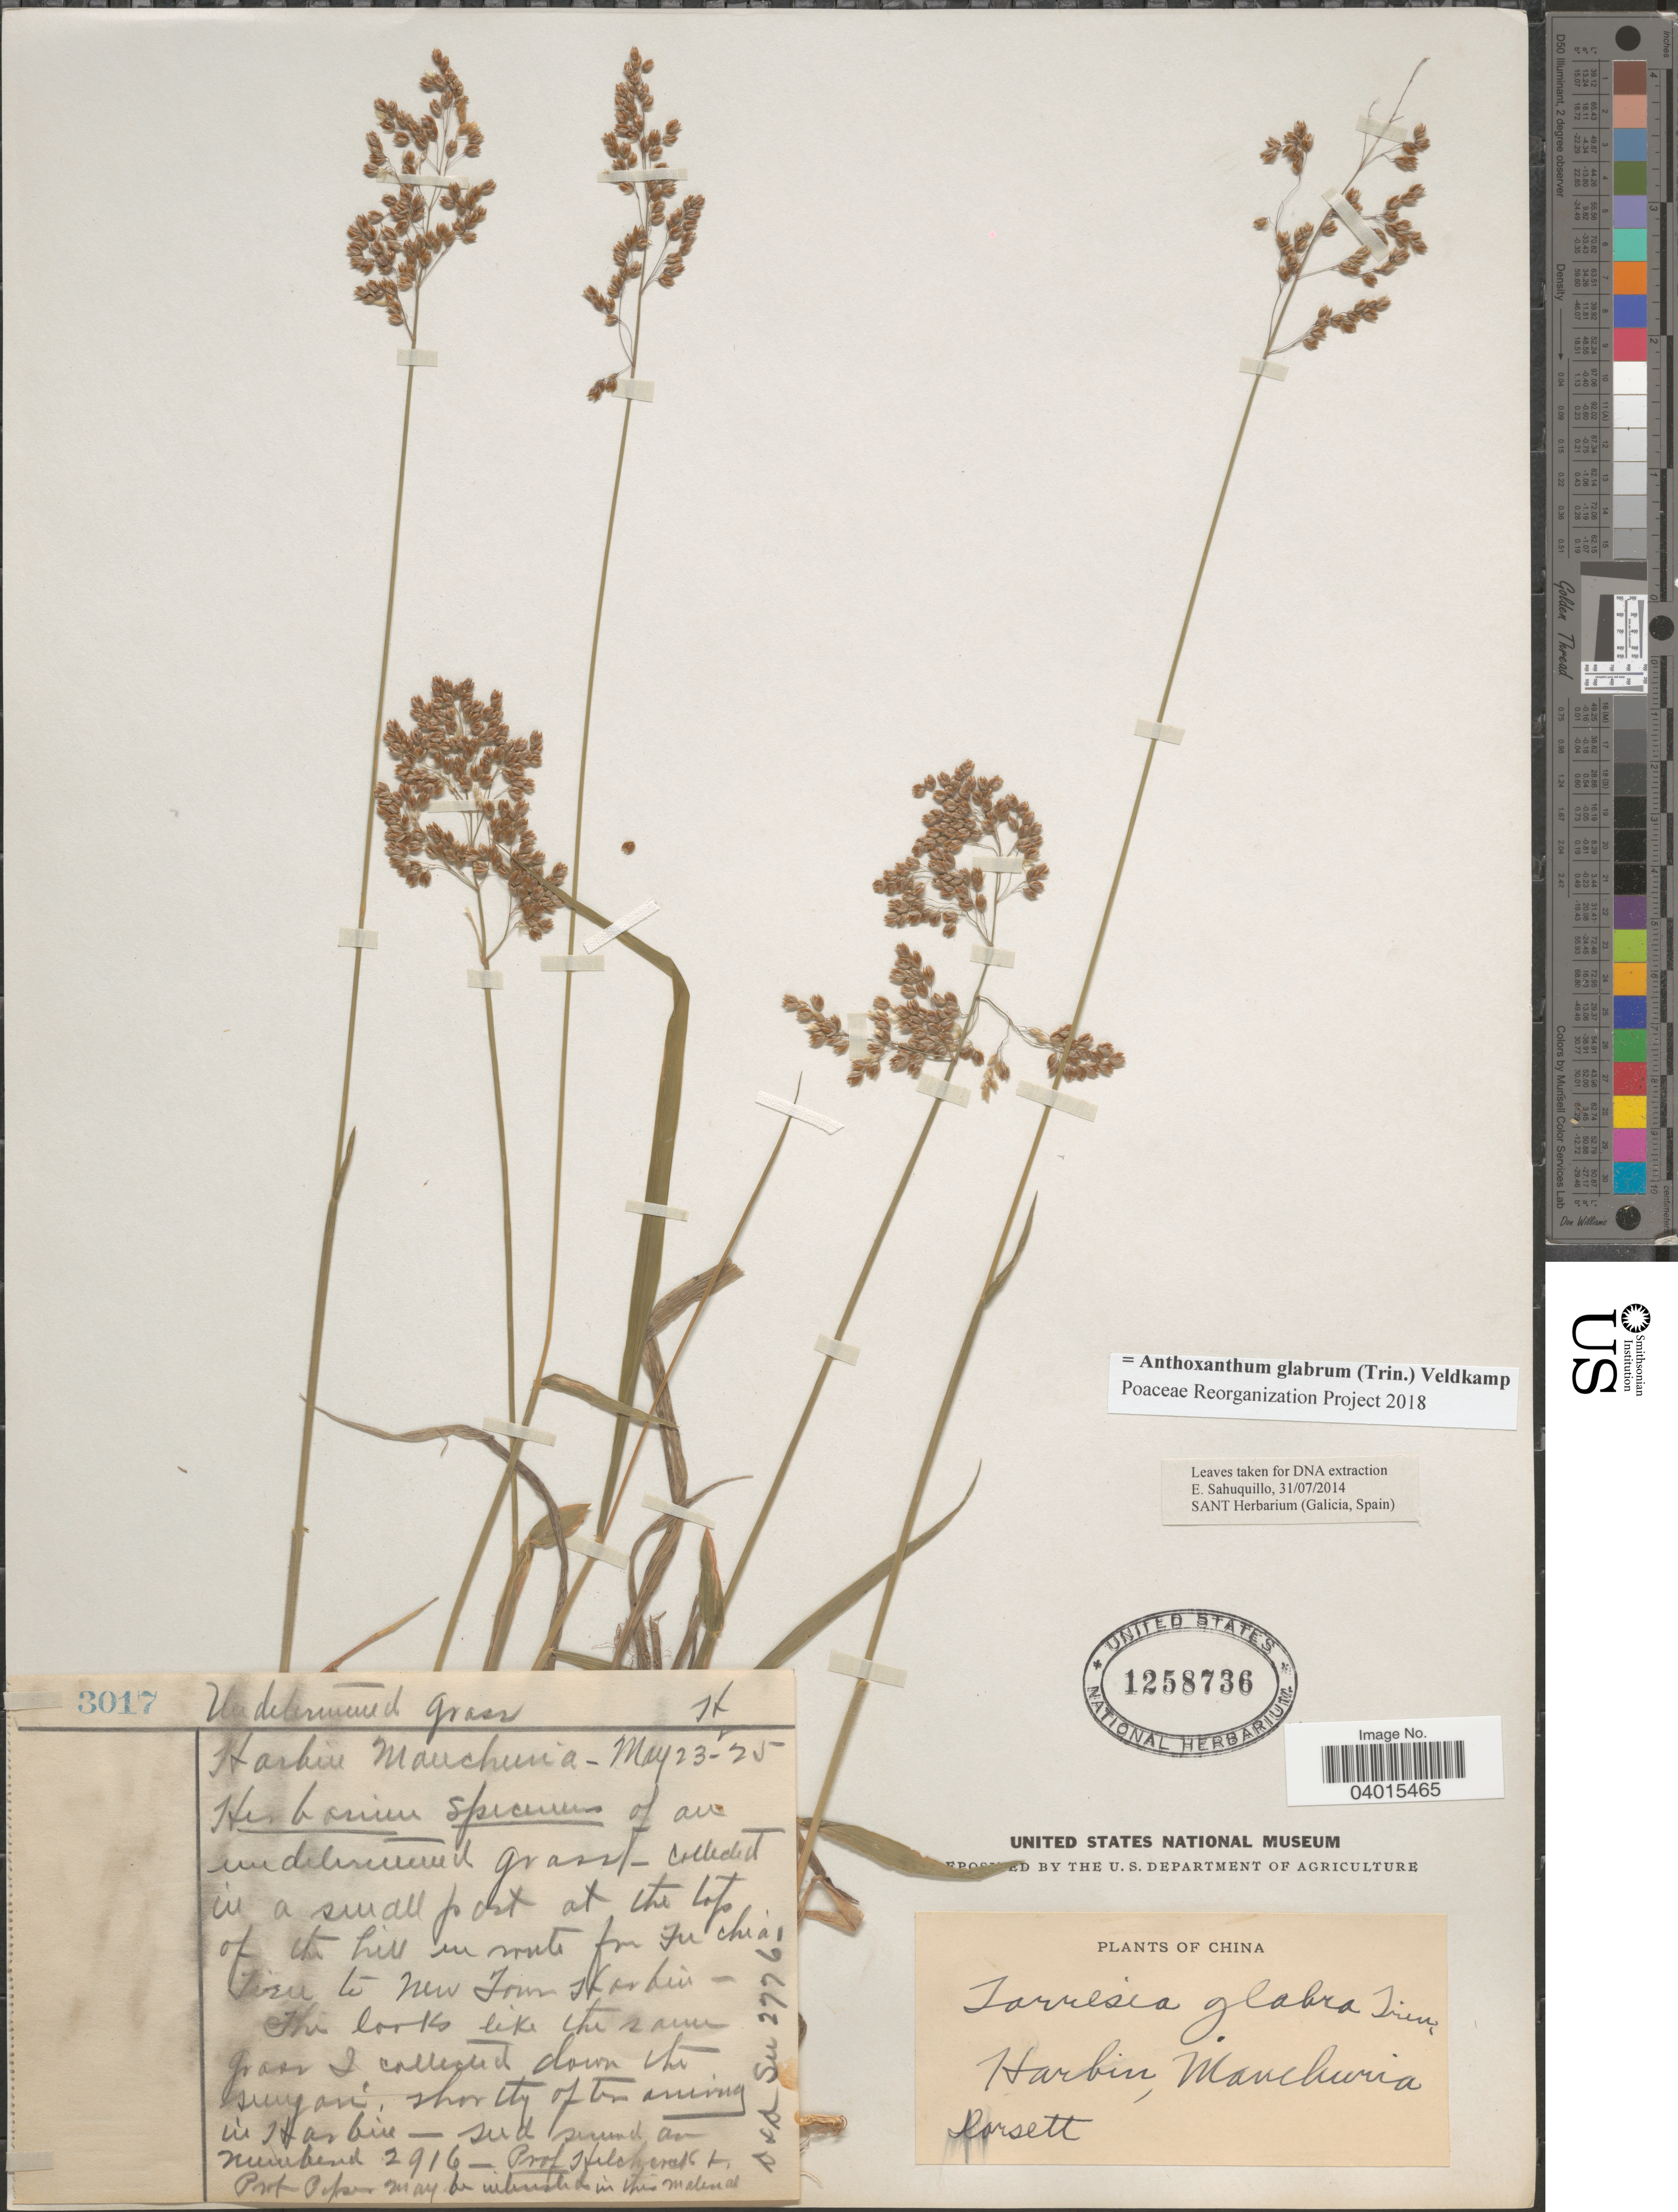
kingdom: Plantae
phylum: Tracheophyta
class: Liliopsida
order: Poales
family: Poaceae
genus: Anthoxanthum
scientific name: Anthoxanthum glabrum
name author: (Trin.) Veldkamp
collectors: -- Dorsett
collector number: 3017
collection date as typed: Transcribed d/m/y: 23/5/25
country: China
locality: Harbin, Manchuria.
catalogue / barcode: US 1258736